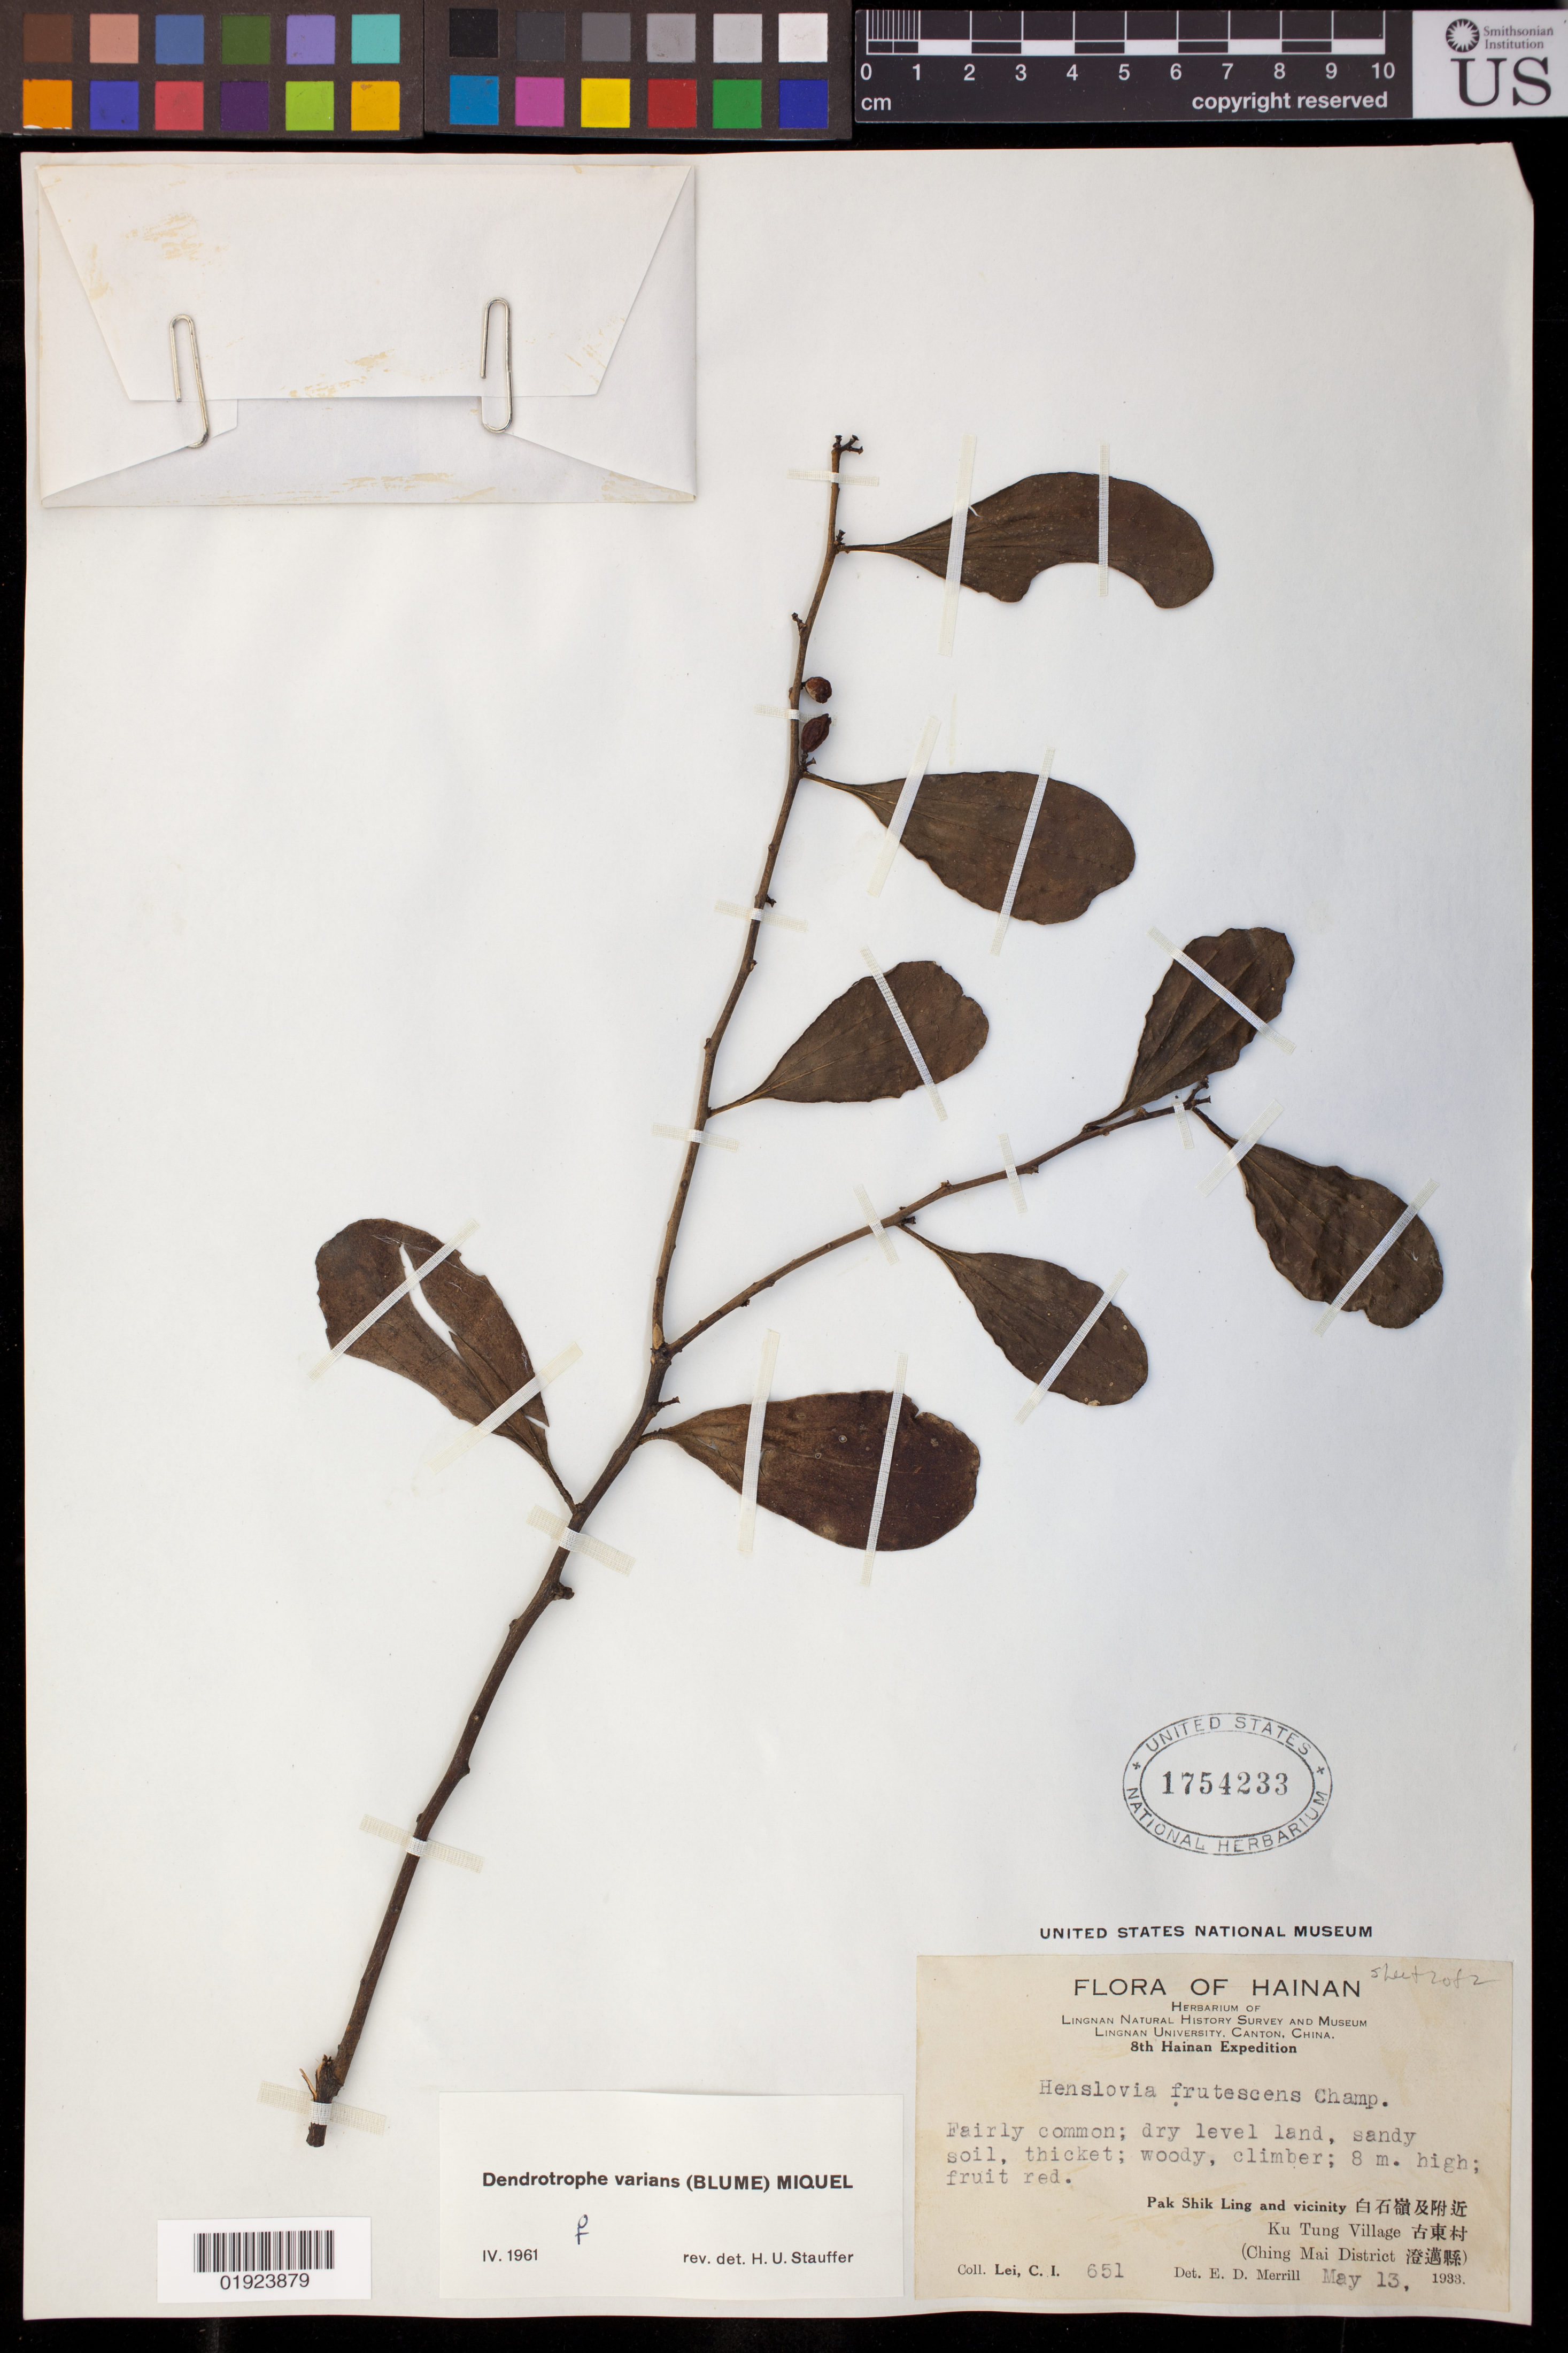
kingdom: Plantae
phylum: Tracheophyta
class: Magnoliopsida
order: Santalales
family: Amphorogynaceae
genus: Dendrotrophe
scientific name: Dendrotrophe varians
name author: (Blume) Miq.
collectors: C. I. Lei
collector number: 651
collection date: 1933-05-13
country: China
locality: Pak Shik Ling and vicinity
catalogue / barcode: US 1754233